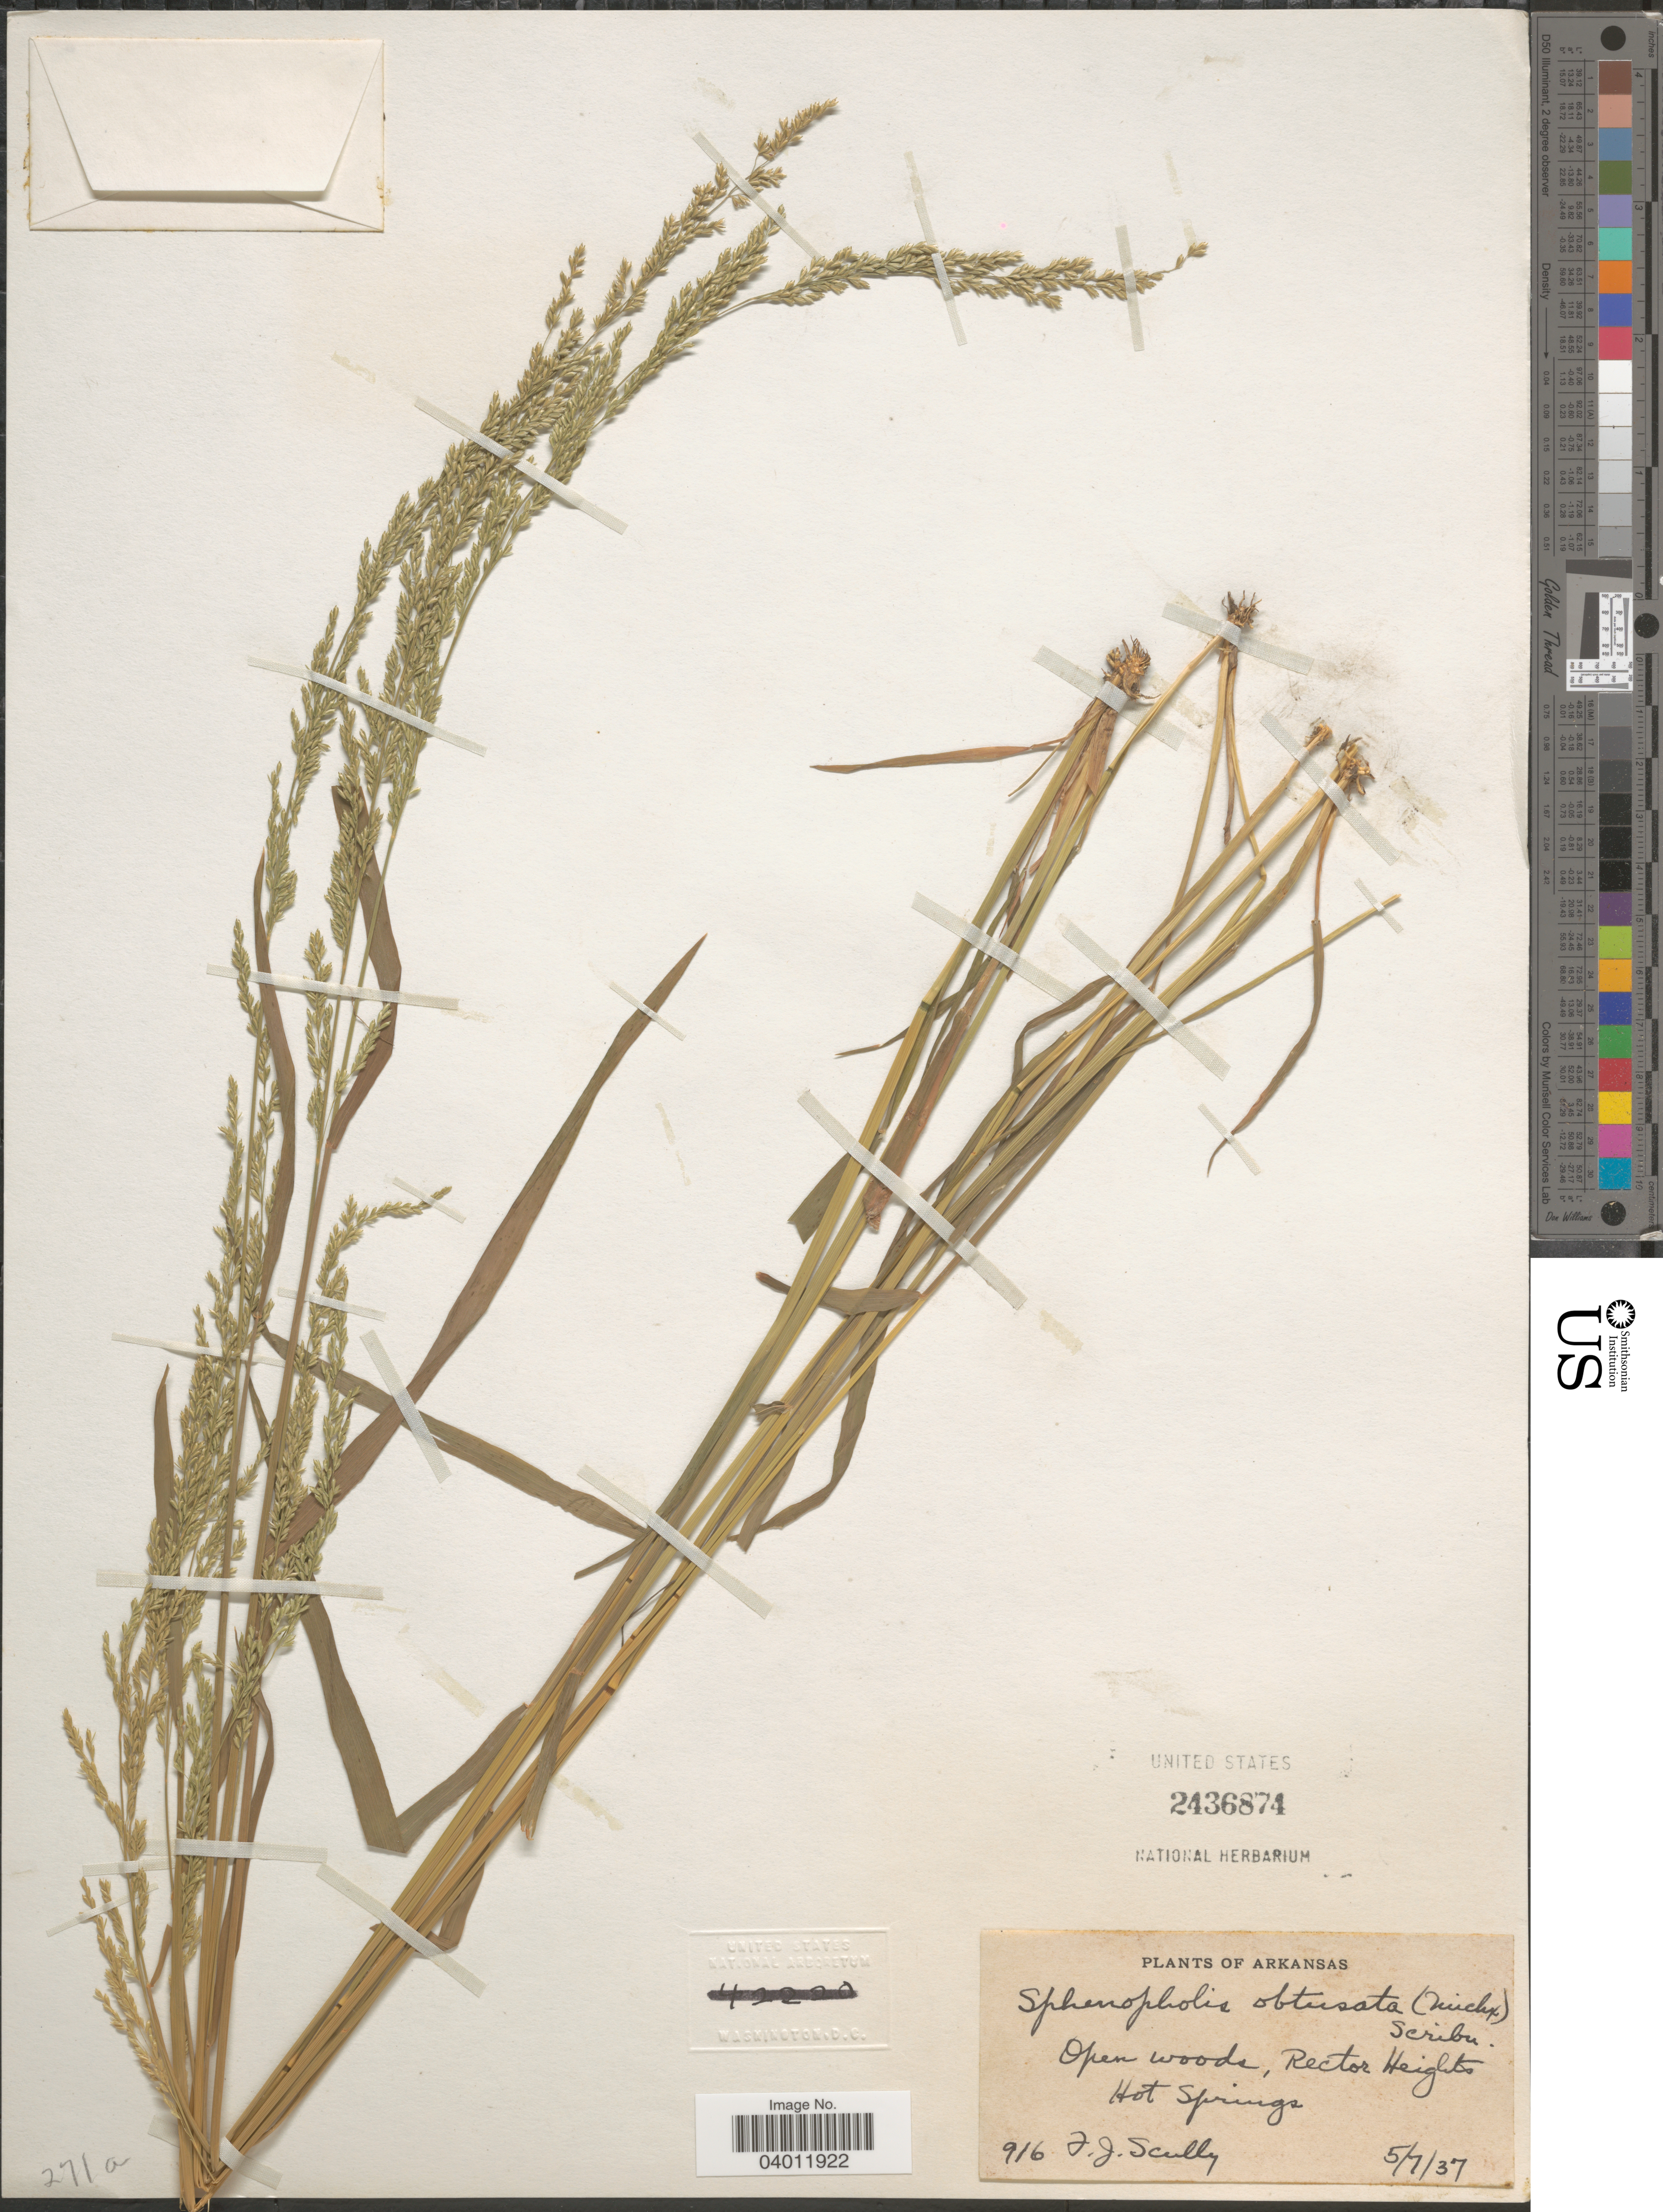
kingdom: Plantae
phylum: Tracheophyta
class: Liliopsida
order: Poales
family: Poaceae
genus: Sphenopholis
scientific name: Sphenopholis obtusata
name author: (Michx.) Scribn.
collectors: F. Scully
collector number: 916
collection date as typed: Transcribed d/m/y: 7/5/37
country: United States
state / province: Arkansas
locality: Rector Heights. Hot Springs.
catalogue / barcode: US 2436874